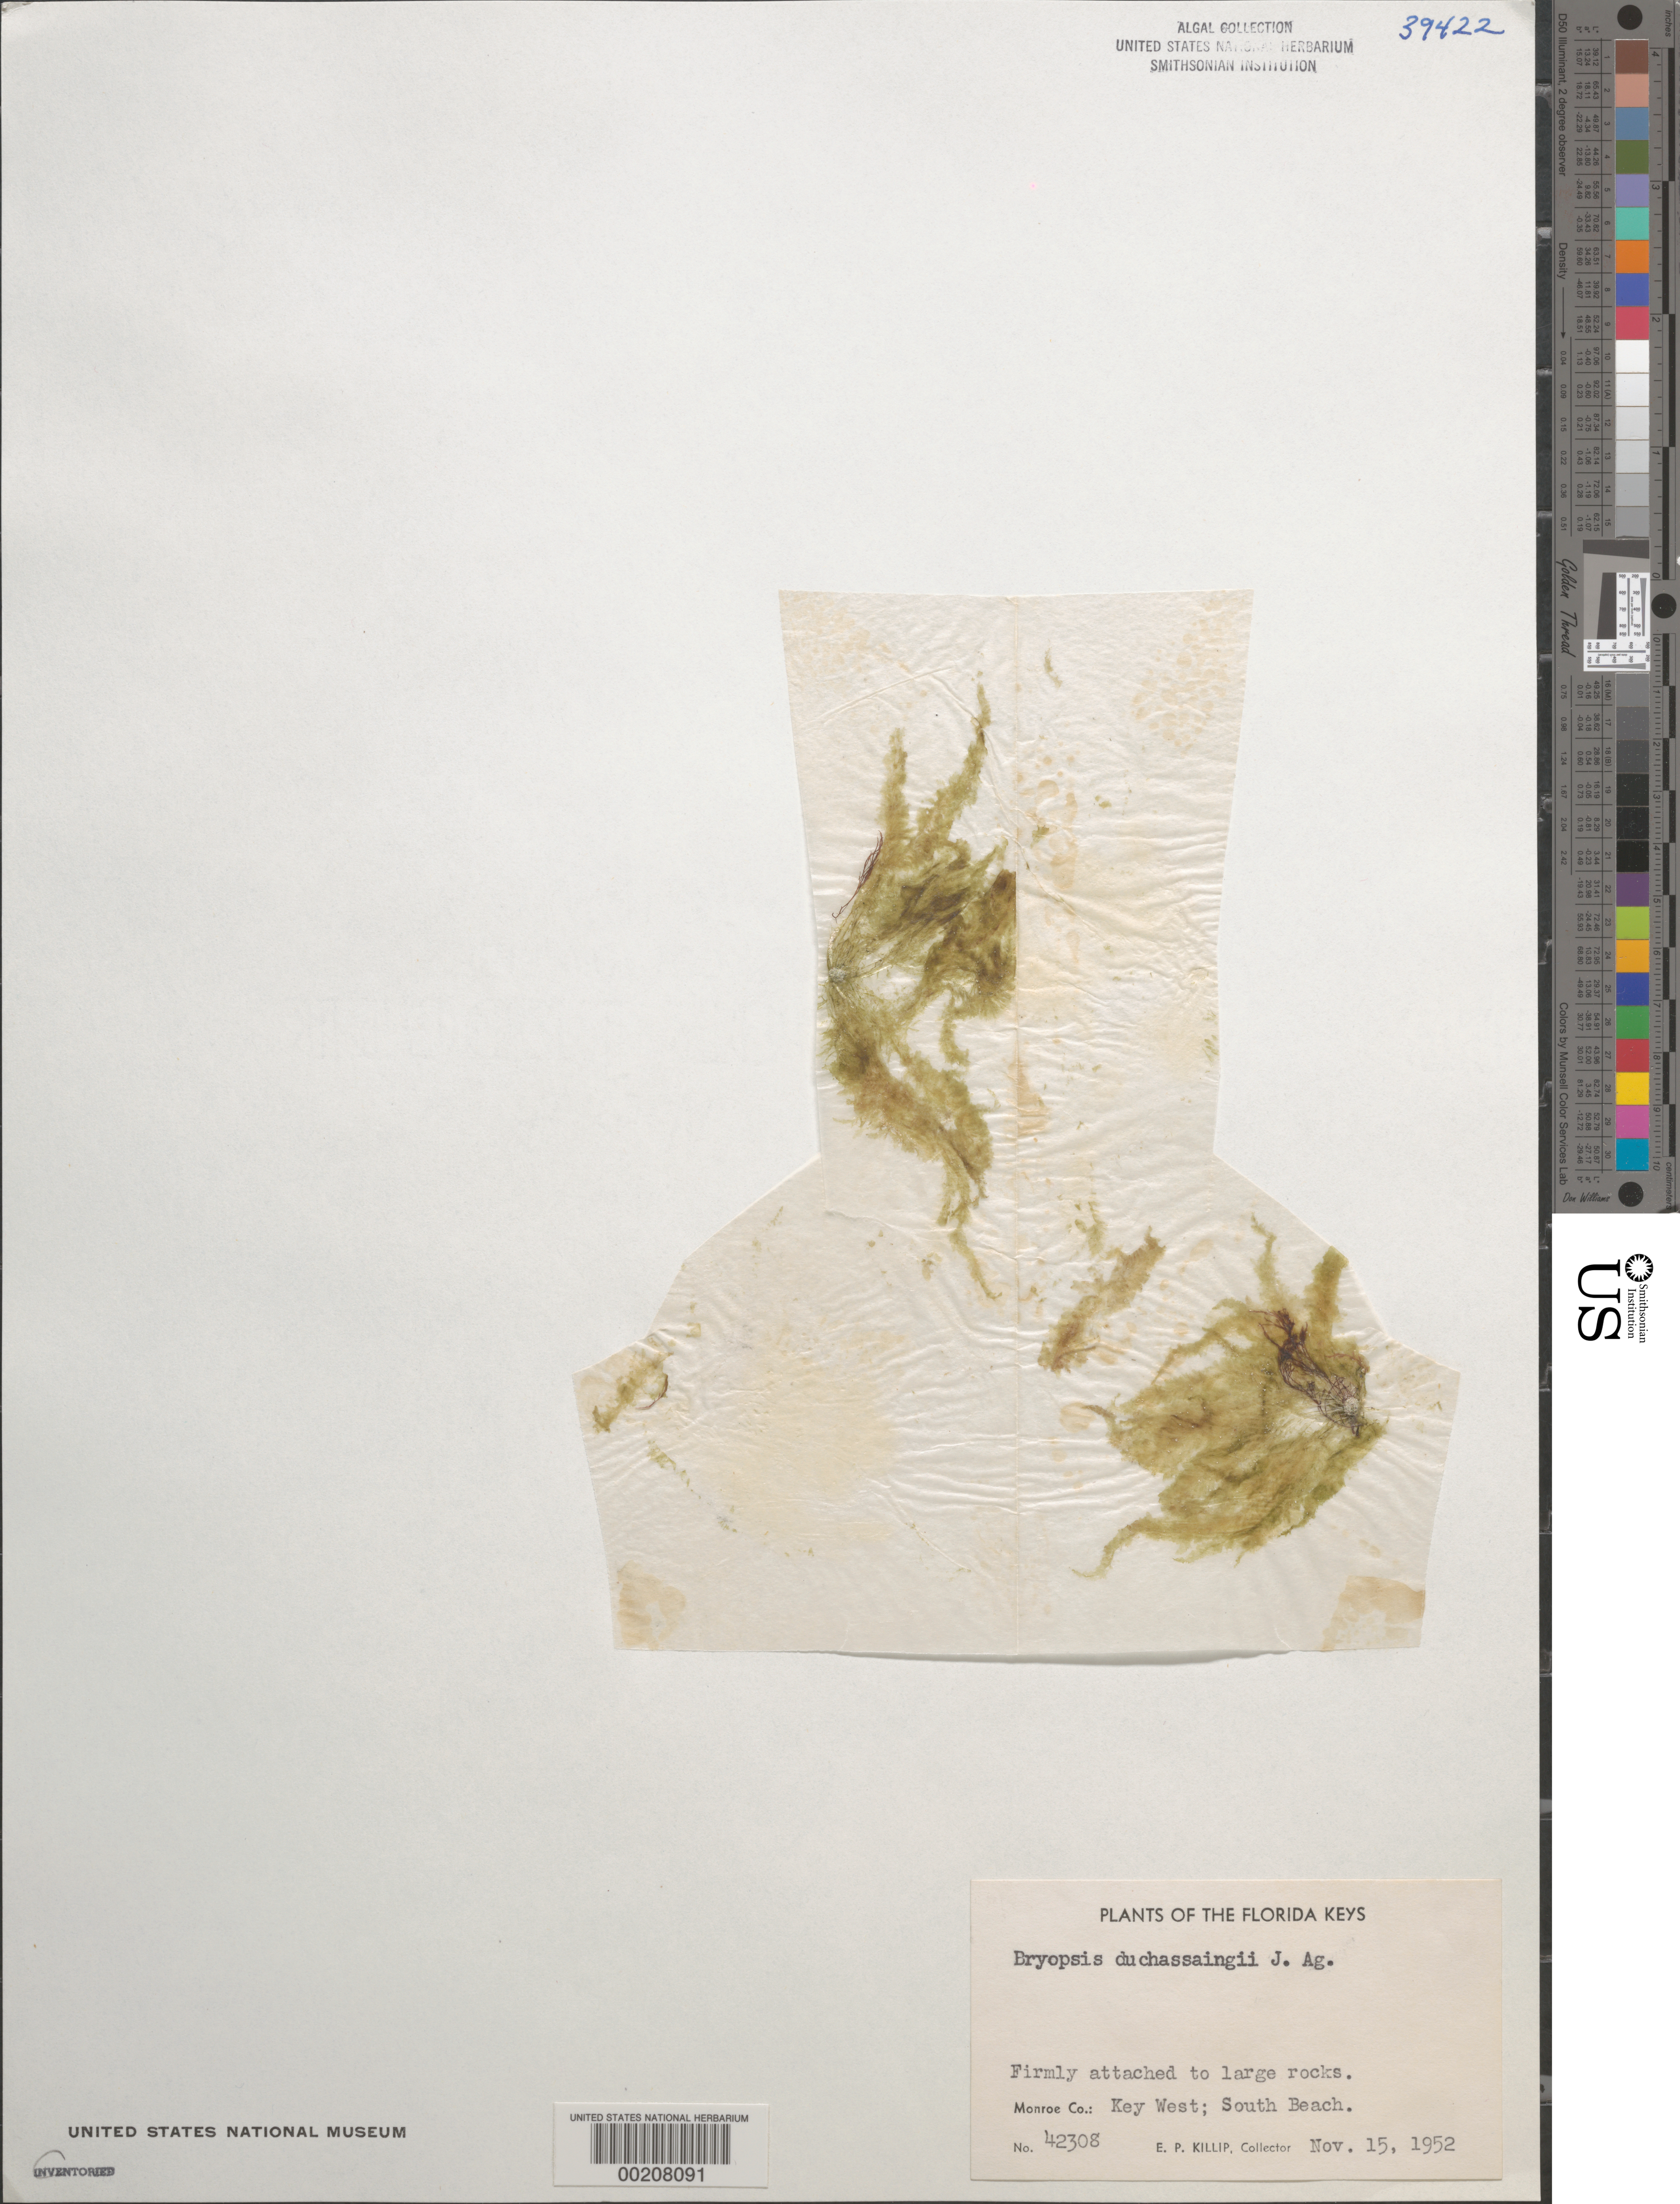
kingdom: Plantae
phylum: Chlorophyta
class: Ulvophyceae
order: Bryopsidales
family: Bryopsidaceae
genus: Trichosolen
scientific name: Trichosolen duchassaingii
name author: (J. Agardh) W.R. Taylor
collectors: E. P. Killip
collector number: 42308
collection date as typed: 15 Nov 1952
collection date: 1952-11-15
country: United States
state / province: Florida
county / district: Monroe County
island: Key West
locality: South Beach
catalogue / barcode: US 39422